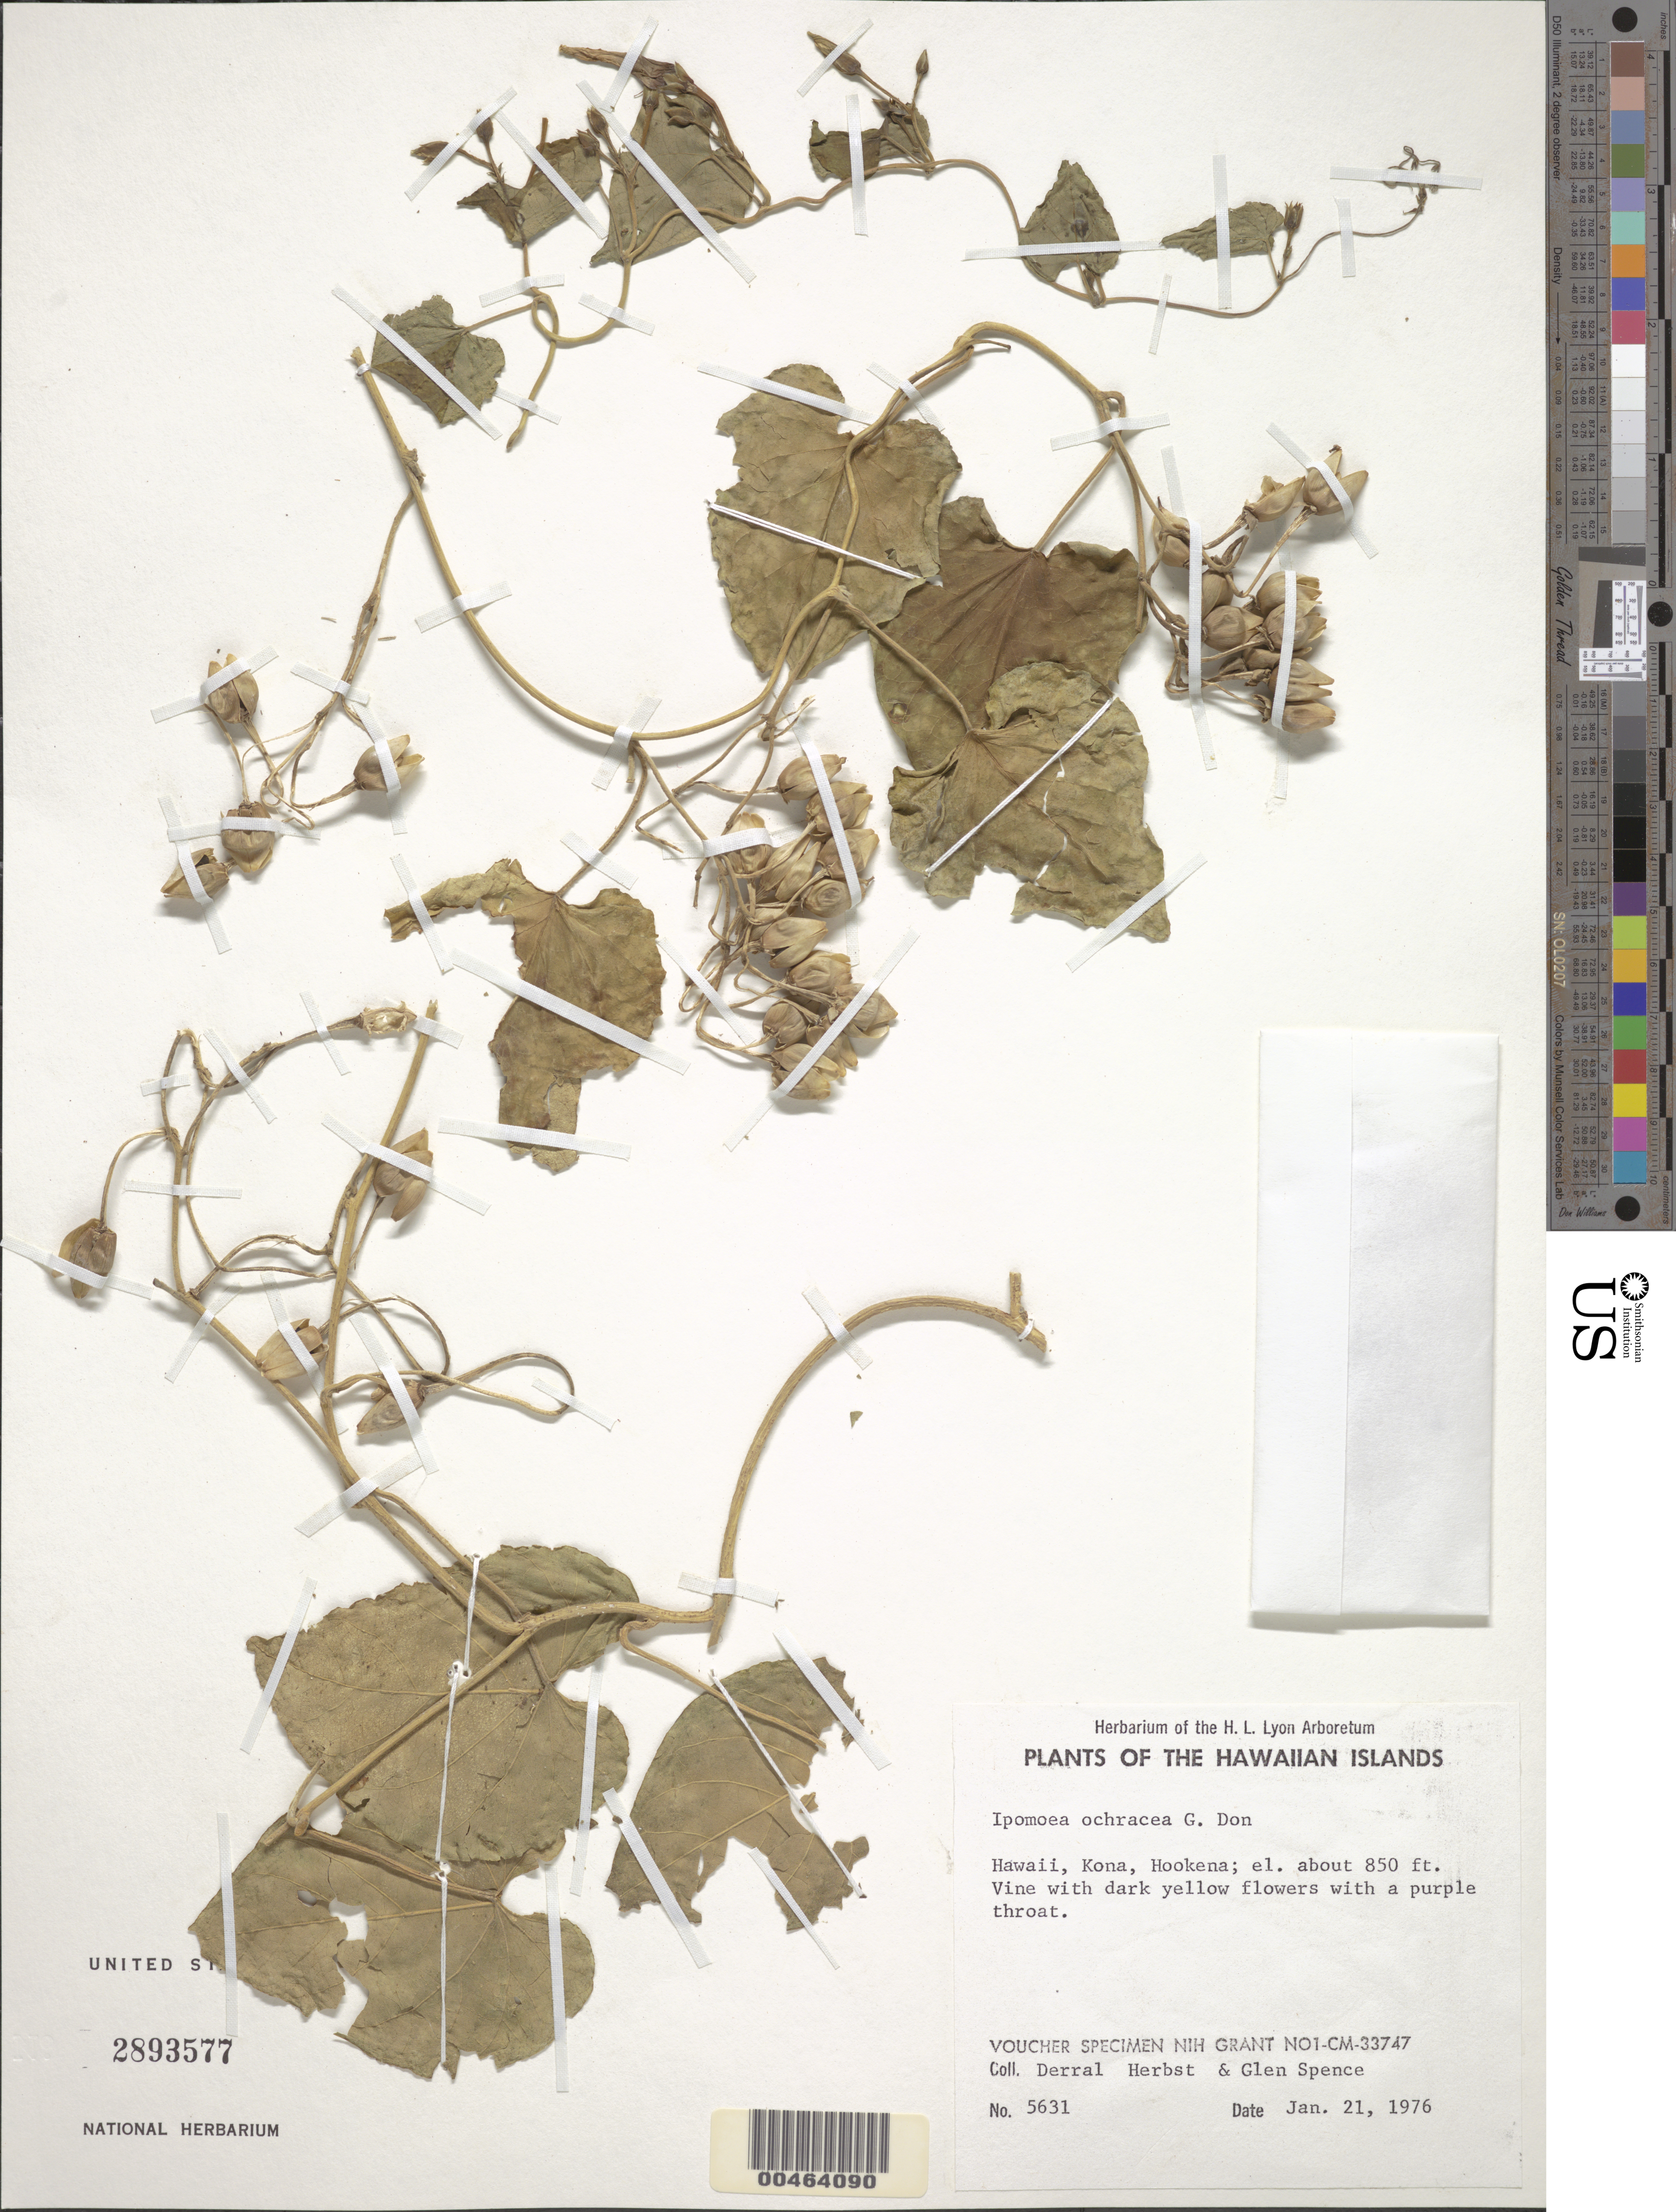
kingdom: Plantae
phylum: Tracheophyta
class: Magnoliopsida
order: Solanales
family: Convolvulaceae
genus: Ipomoea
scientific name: Ipomoea ochracea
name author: (Lindl.) G. Don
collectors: D. R. Herbst & G. Spence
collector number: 5631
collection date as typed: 21 Jan 1976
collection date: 1976-01-21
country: United States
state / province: Hawaii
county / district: Hawaii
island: Hawaii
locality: Kona, Hookena.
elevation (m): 259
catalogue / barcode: US 2893577